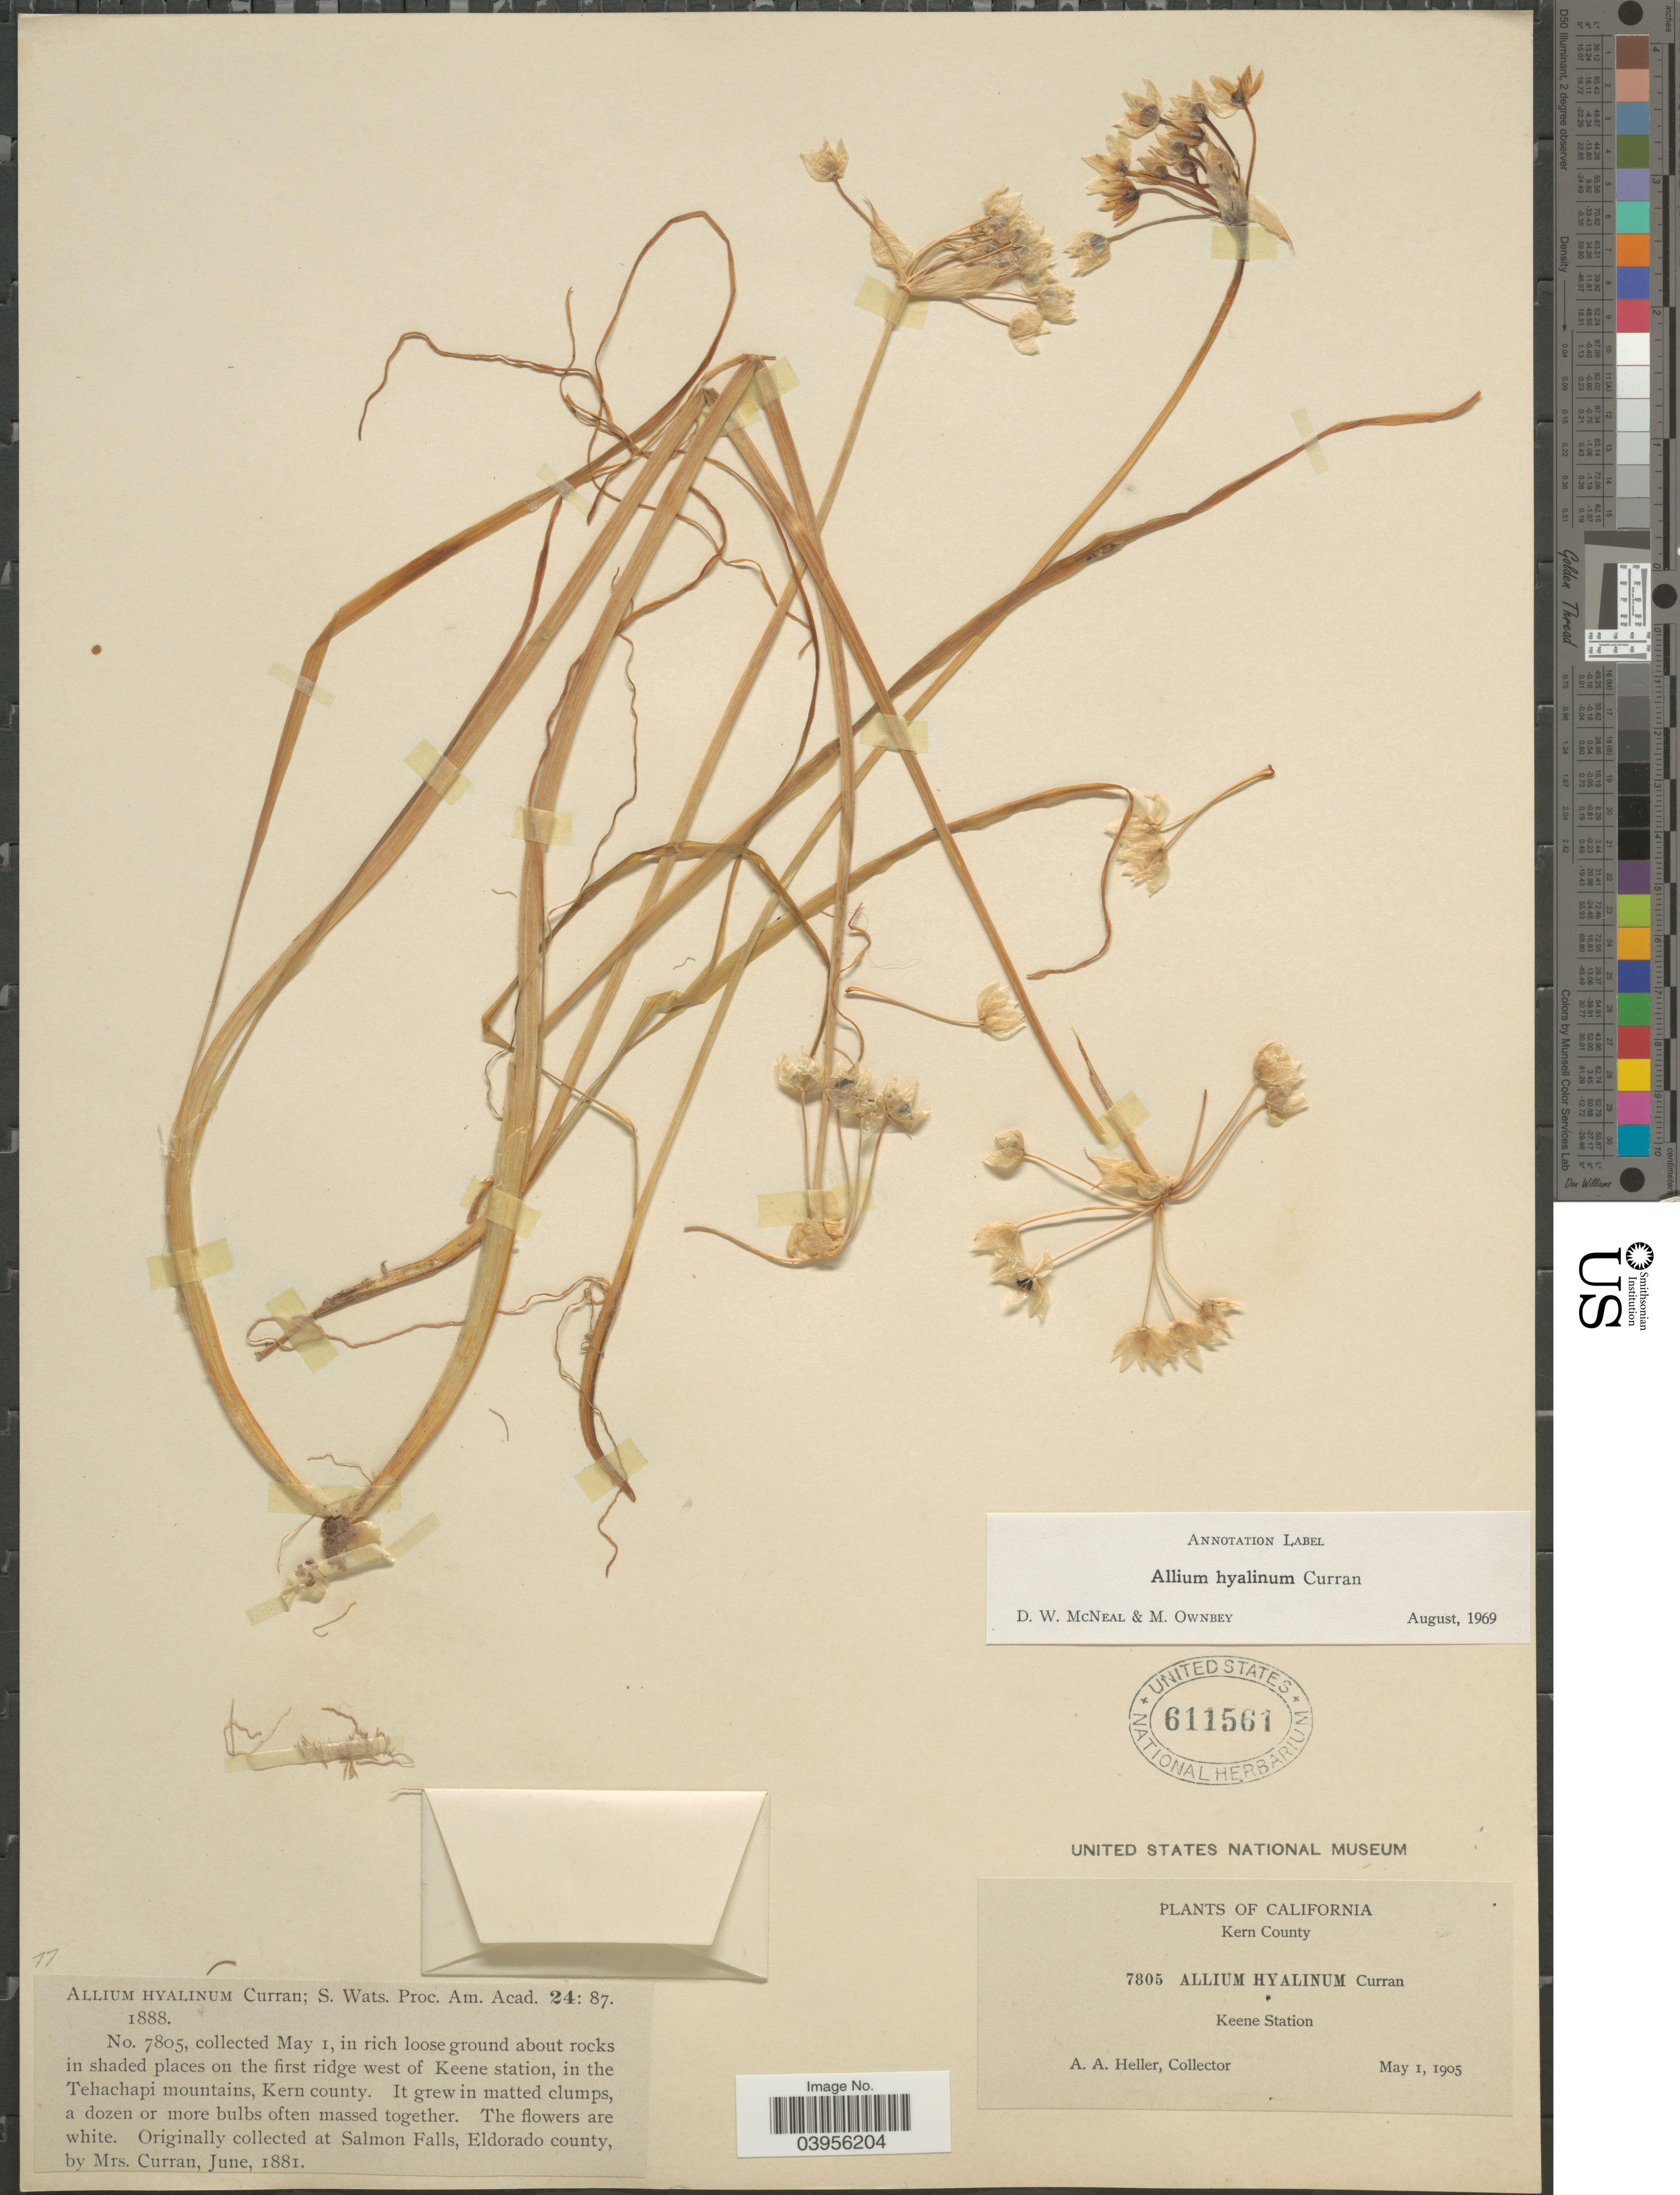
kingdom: Plantae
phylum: Tracheophyta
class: Liliopsida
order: Asparagales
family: Amaryllidaceae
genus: Allium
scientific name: Allium hyalinum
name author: Curran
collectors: A. A. Heller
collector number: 7805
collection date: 1905-05-01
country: United States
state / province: California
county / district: Kern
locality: Kern County. On the first ridge west of Keene Station, in the Tehachapi mountains.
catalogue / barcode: US 611561